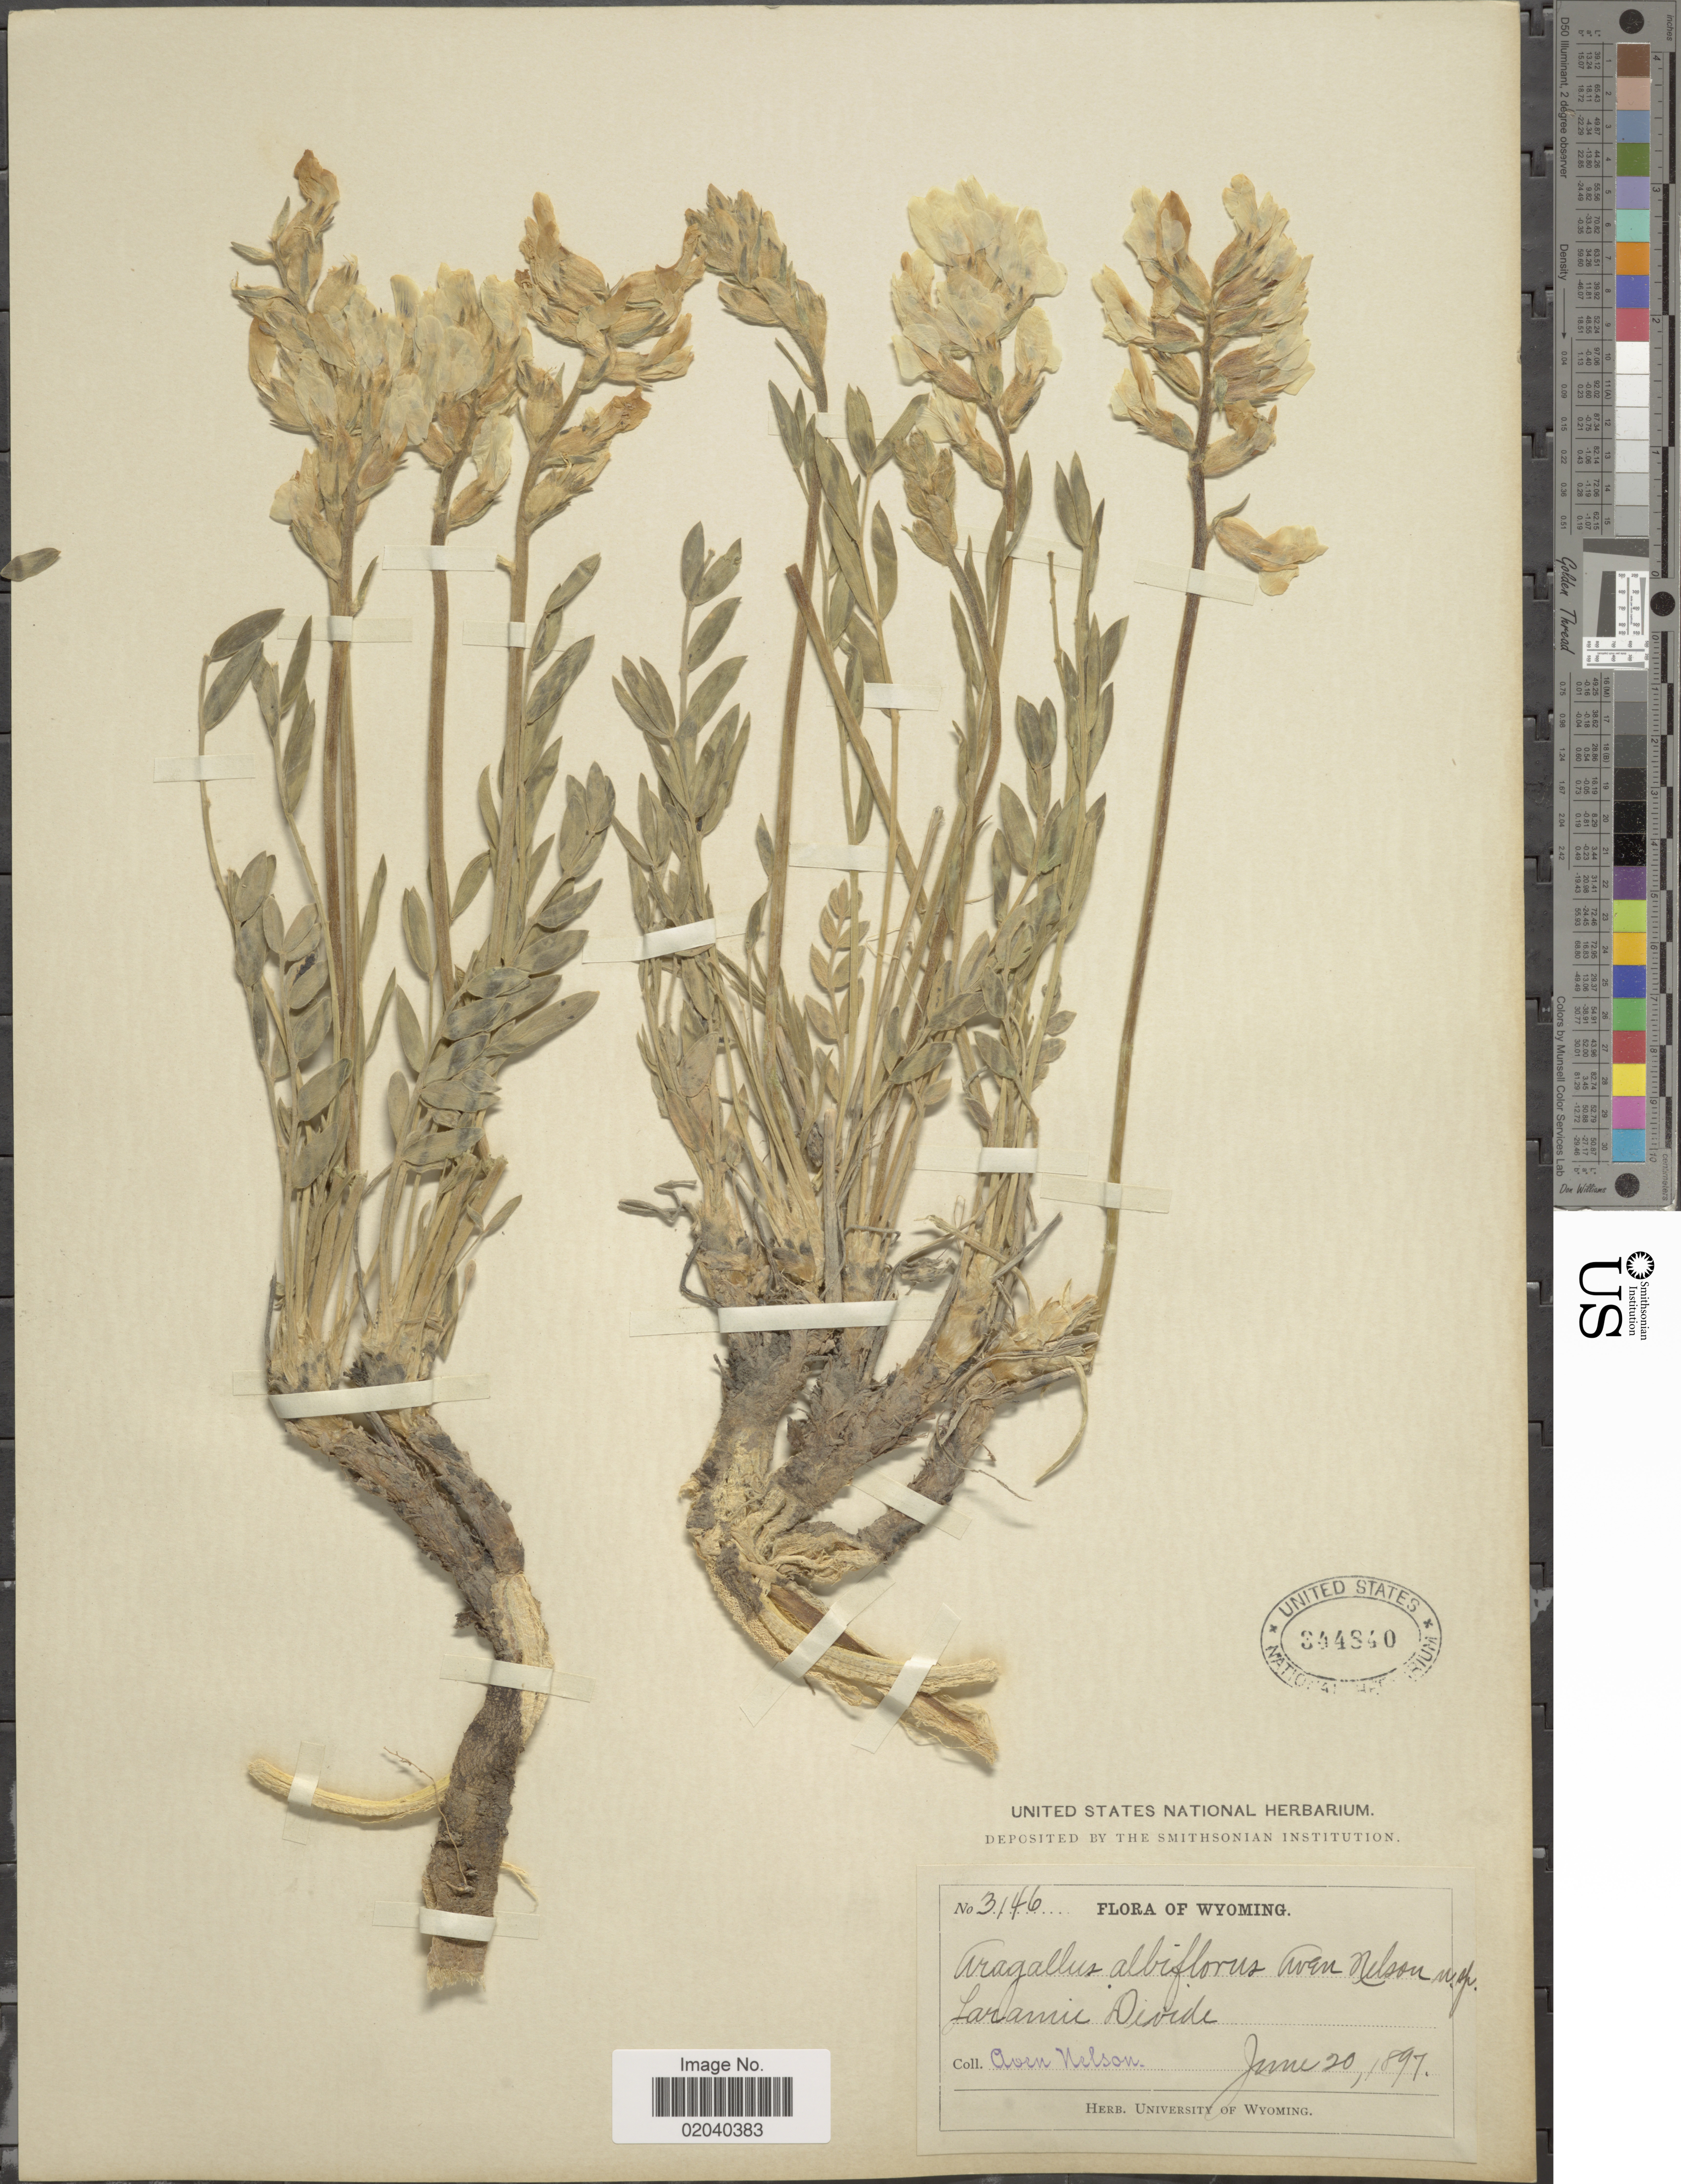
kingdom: Plantae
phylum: Tracheophyta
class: Magnoliopsida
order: Fabales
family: Fabaceae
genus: Oxytropis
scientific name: Oxytropis sericea var. spicata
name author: (Hook.) Barneby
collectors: A. Nelson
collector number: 3146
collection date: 1897-06-20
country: United States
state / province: Wyoming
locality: Laramie Divide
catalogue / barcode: US 344840